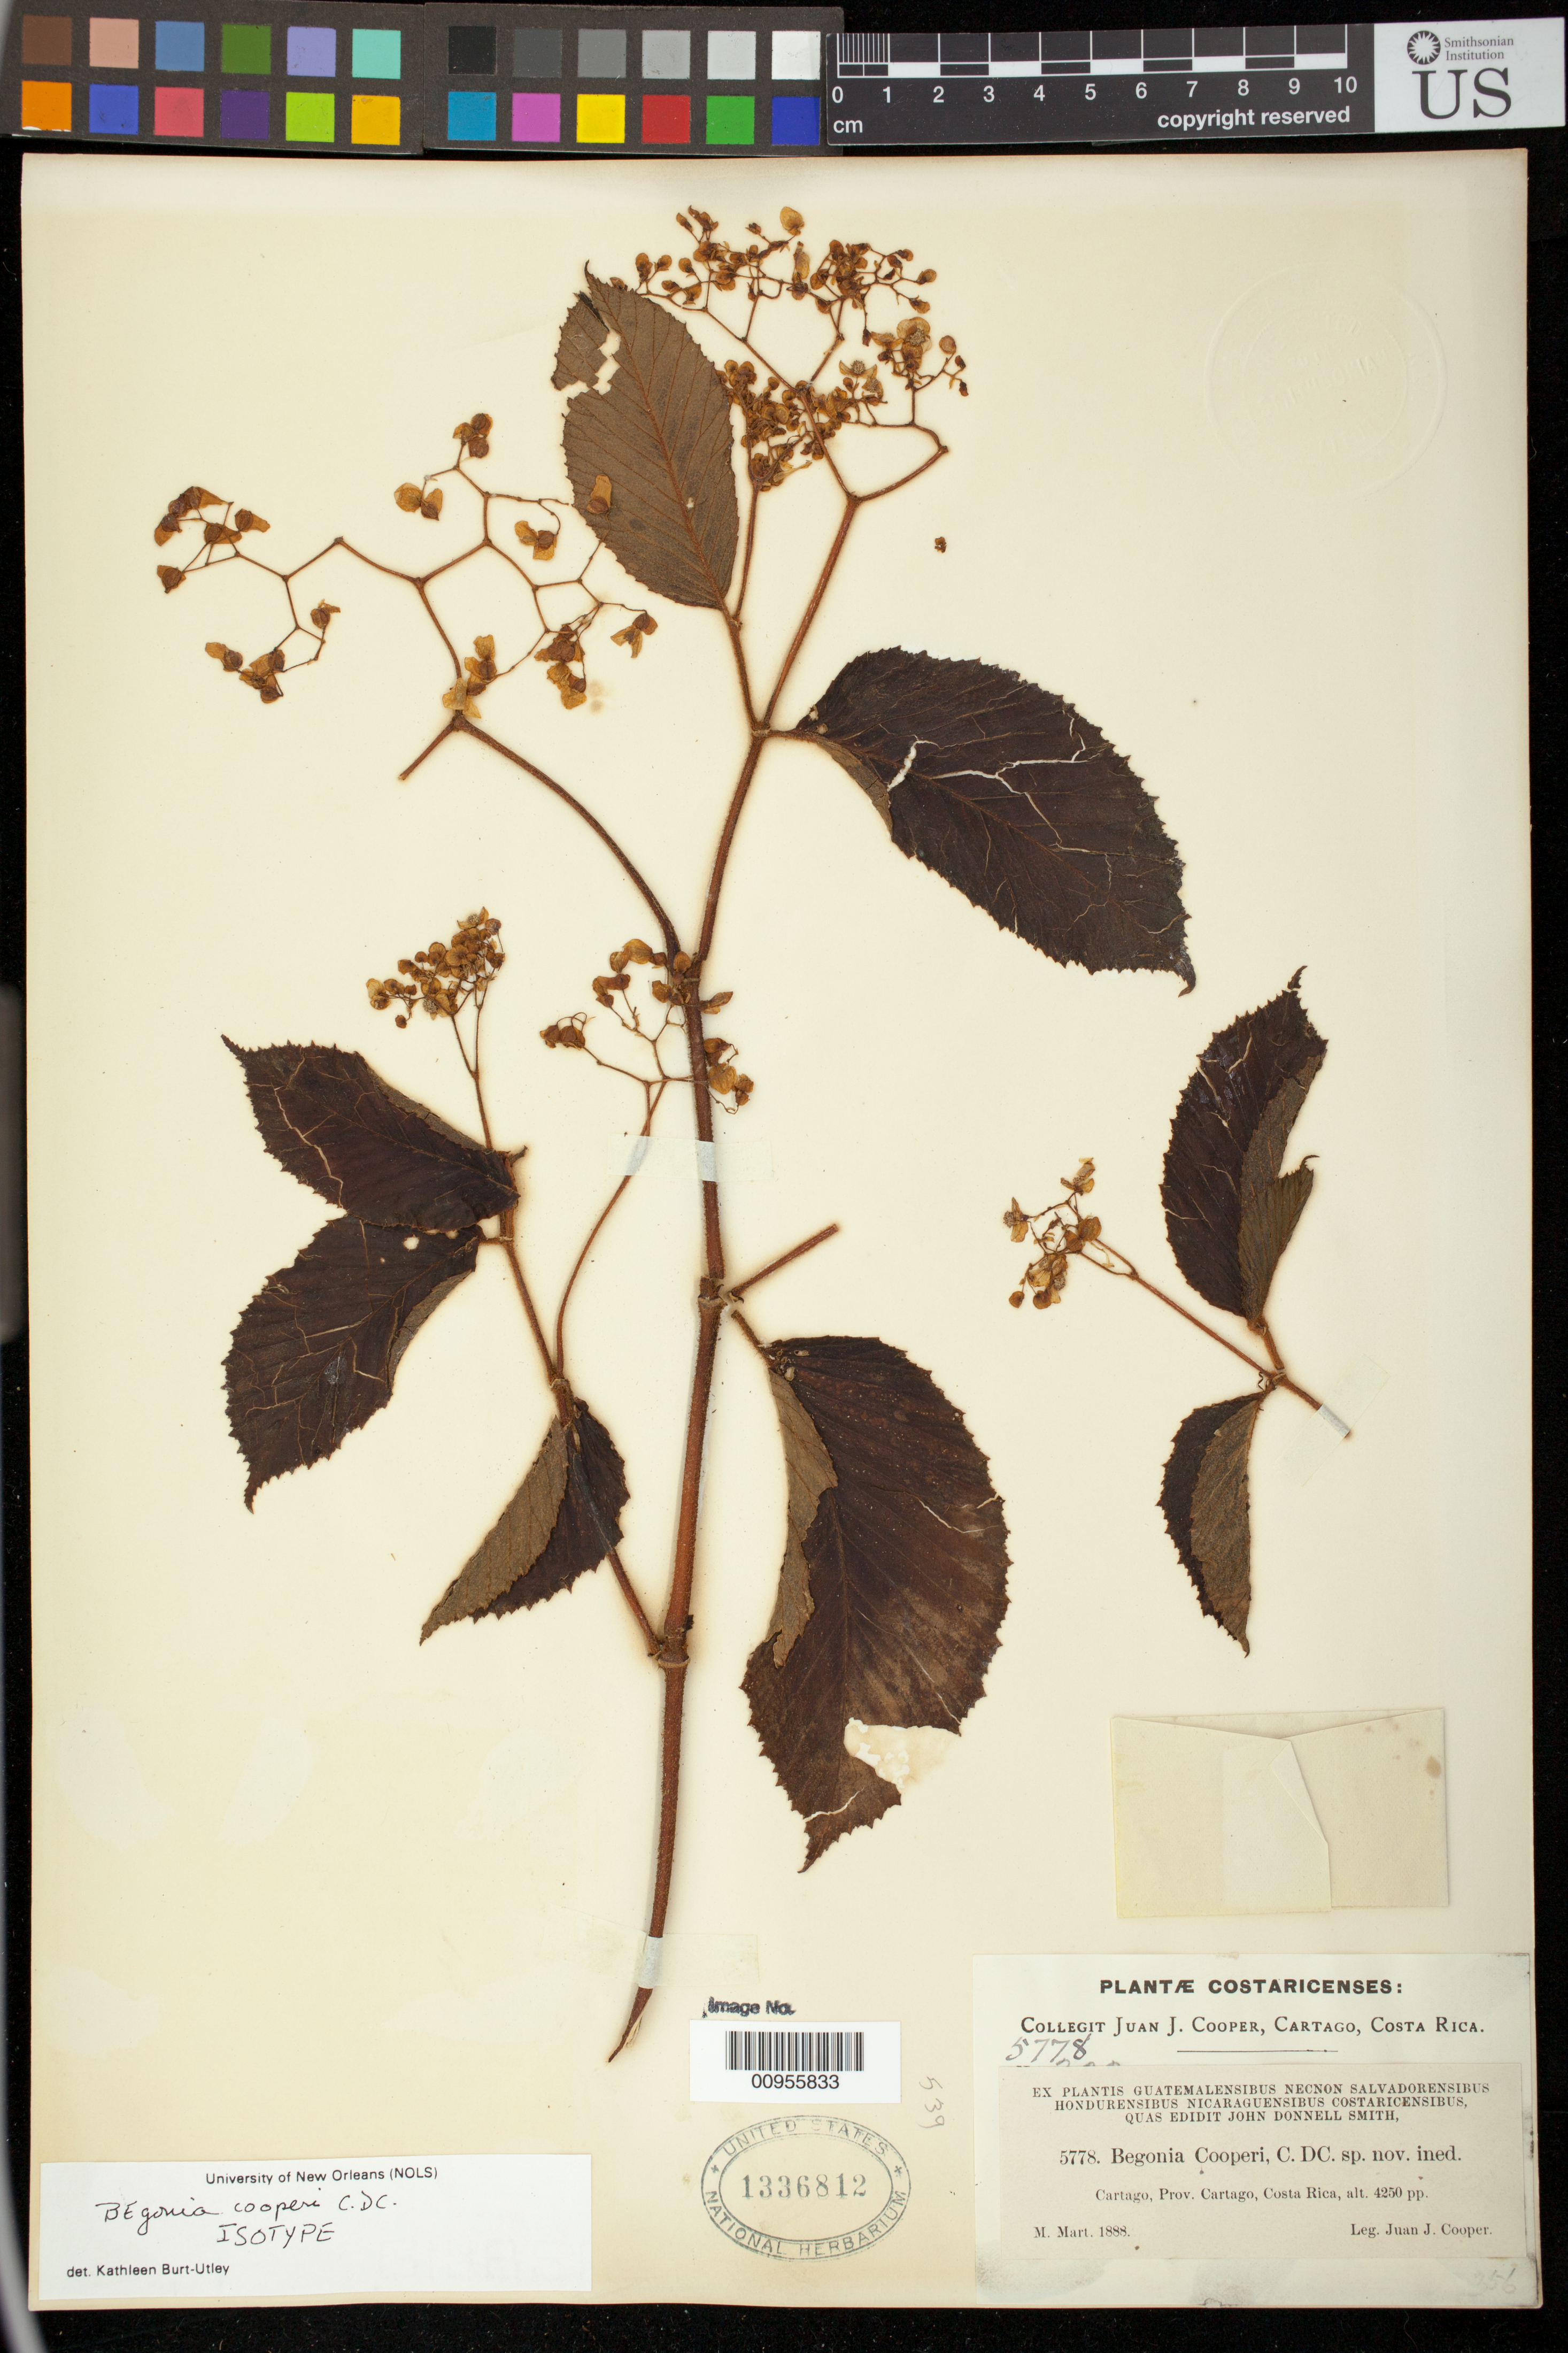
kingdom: Plantae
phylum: Tracheophyta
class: Magnoliopsida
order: Cucurbitales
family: Begoniaceae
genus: Begonia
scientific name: Begonia cooperi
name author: C. DC. ex Donn. Sm.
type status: Type Collection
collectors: J. J. Cooper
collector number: J.D.S. 5778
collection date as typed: Mar 1888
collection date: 1888-03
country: Costa Rica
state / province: Cartago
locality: Cartago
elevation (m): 1295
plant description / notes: One of 3 sheets ex John Donnell Smith herbarium, all annotated as isotypes by K. Burt-Utley. Validating author usually considered C. DC. [in J. Donn. Sm.] but possibly to be cited as C. DC. ex J. Donn. Sm. Unclear whether holotypes of names in this publication are deposited at G or US.; Specimen ex John Donnell Smith herbarium.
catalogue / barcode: US 1336812